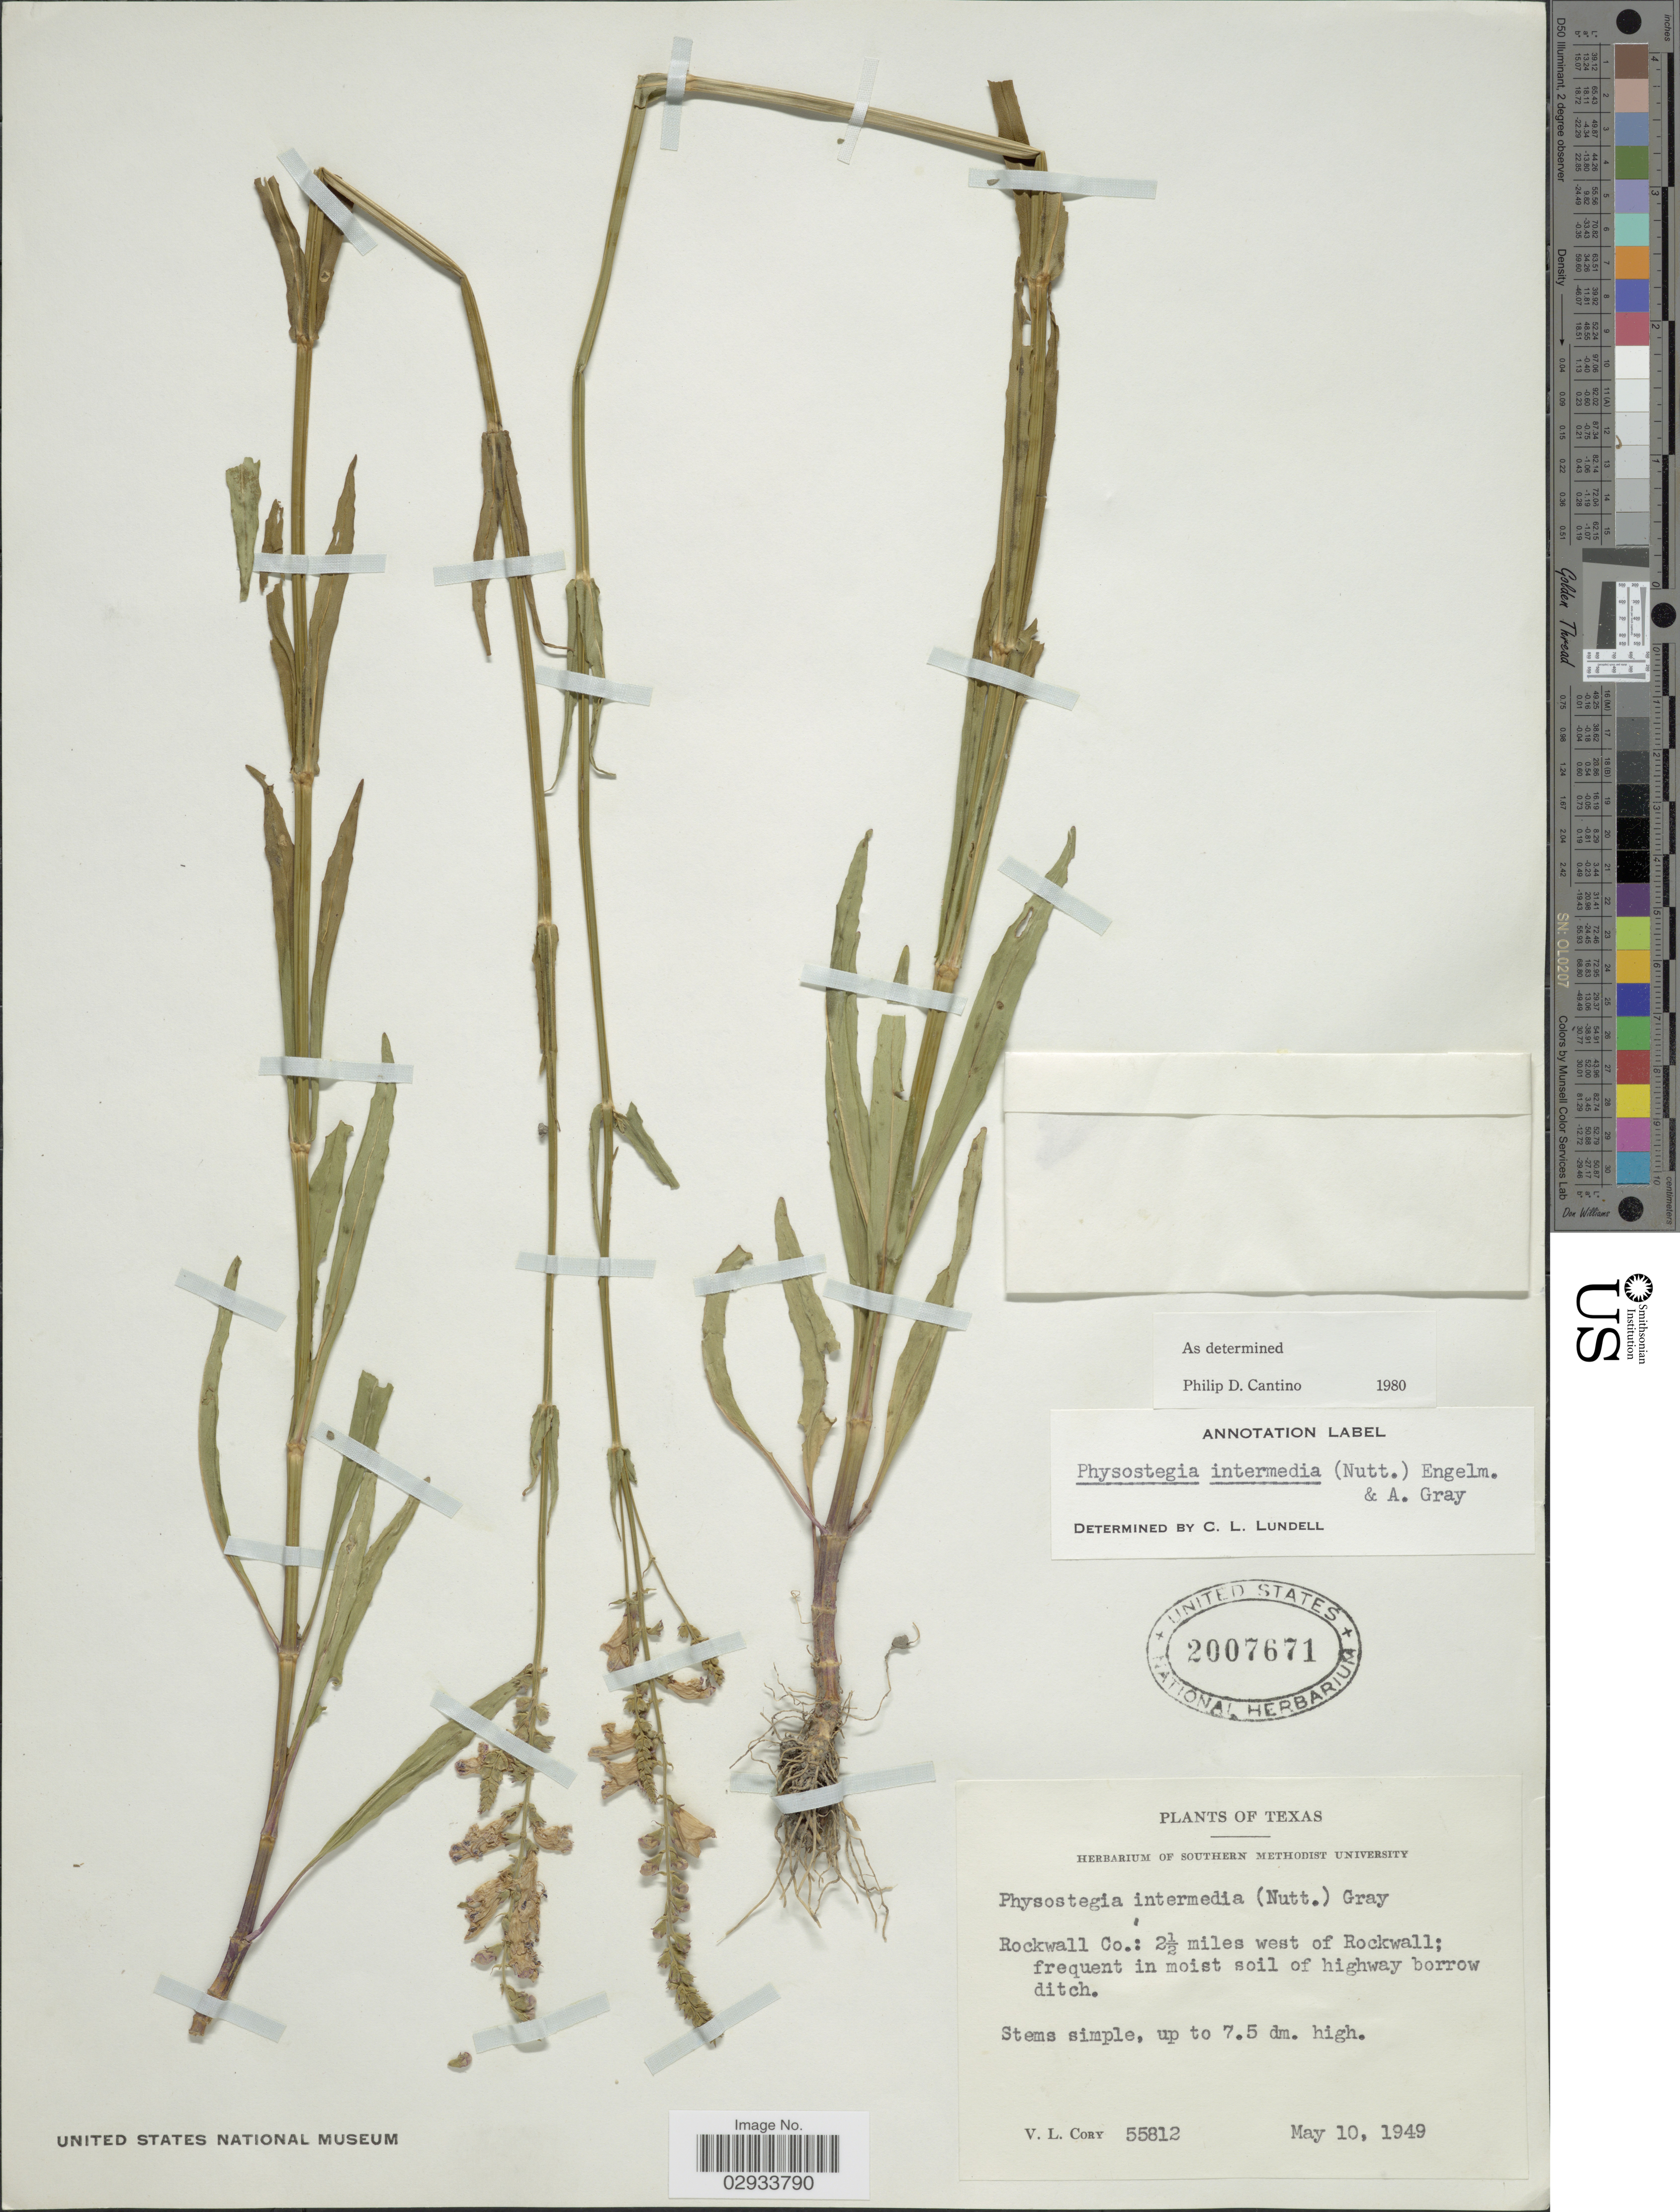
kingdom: Plantae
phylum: Tracheophyta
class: Magnoliopsida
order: Lamiales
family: Lamiaceae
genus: Physostegia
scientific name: Physostegia intermedia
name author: (Nutt.) Engelm. & A. Gray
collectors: V. Cory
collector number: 55812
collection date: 1949-05-10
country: United States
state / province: Texas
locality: Rockwall Co.: 1½ miles west of Rockwall; frequent in moist soil of highway borrow ditch.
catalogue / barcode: US 2007671